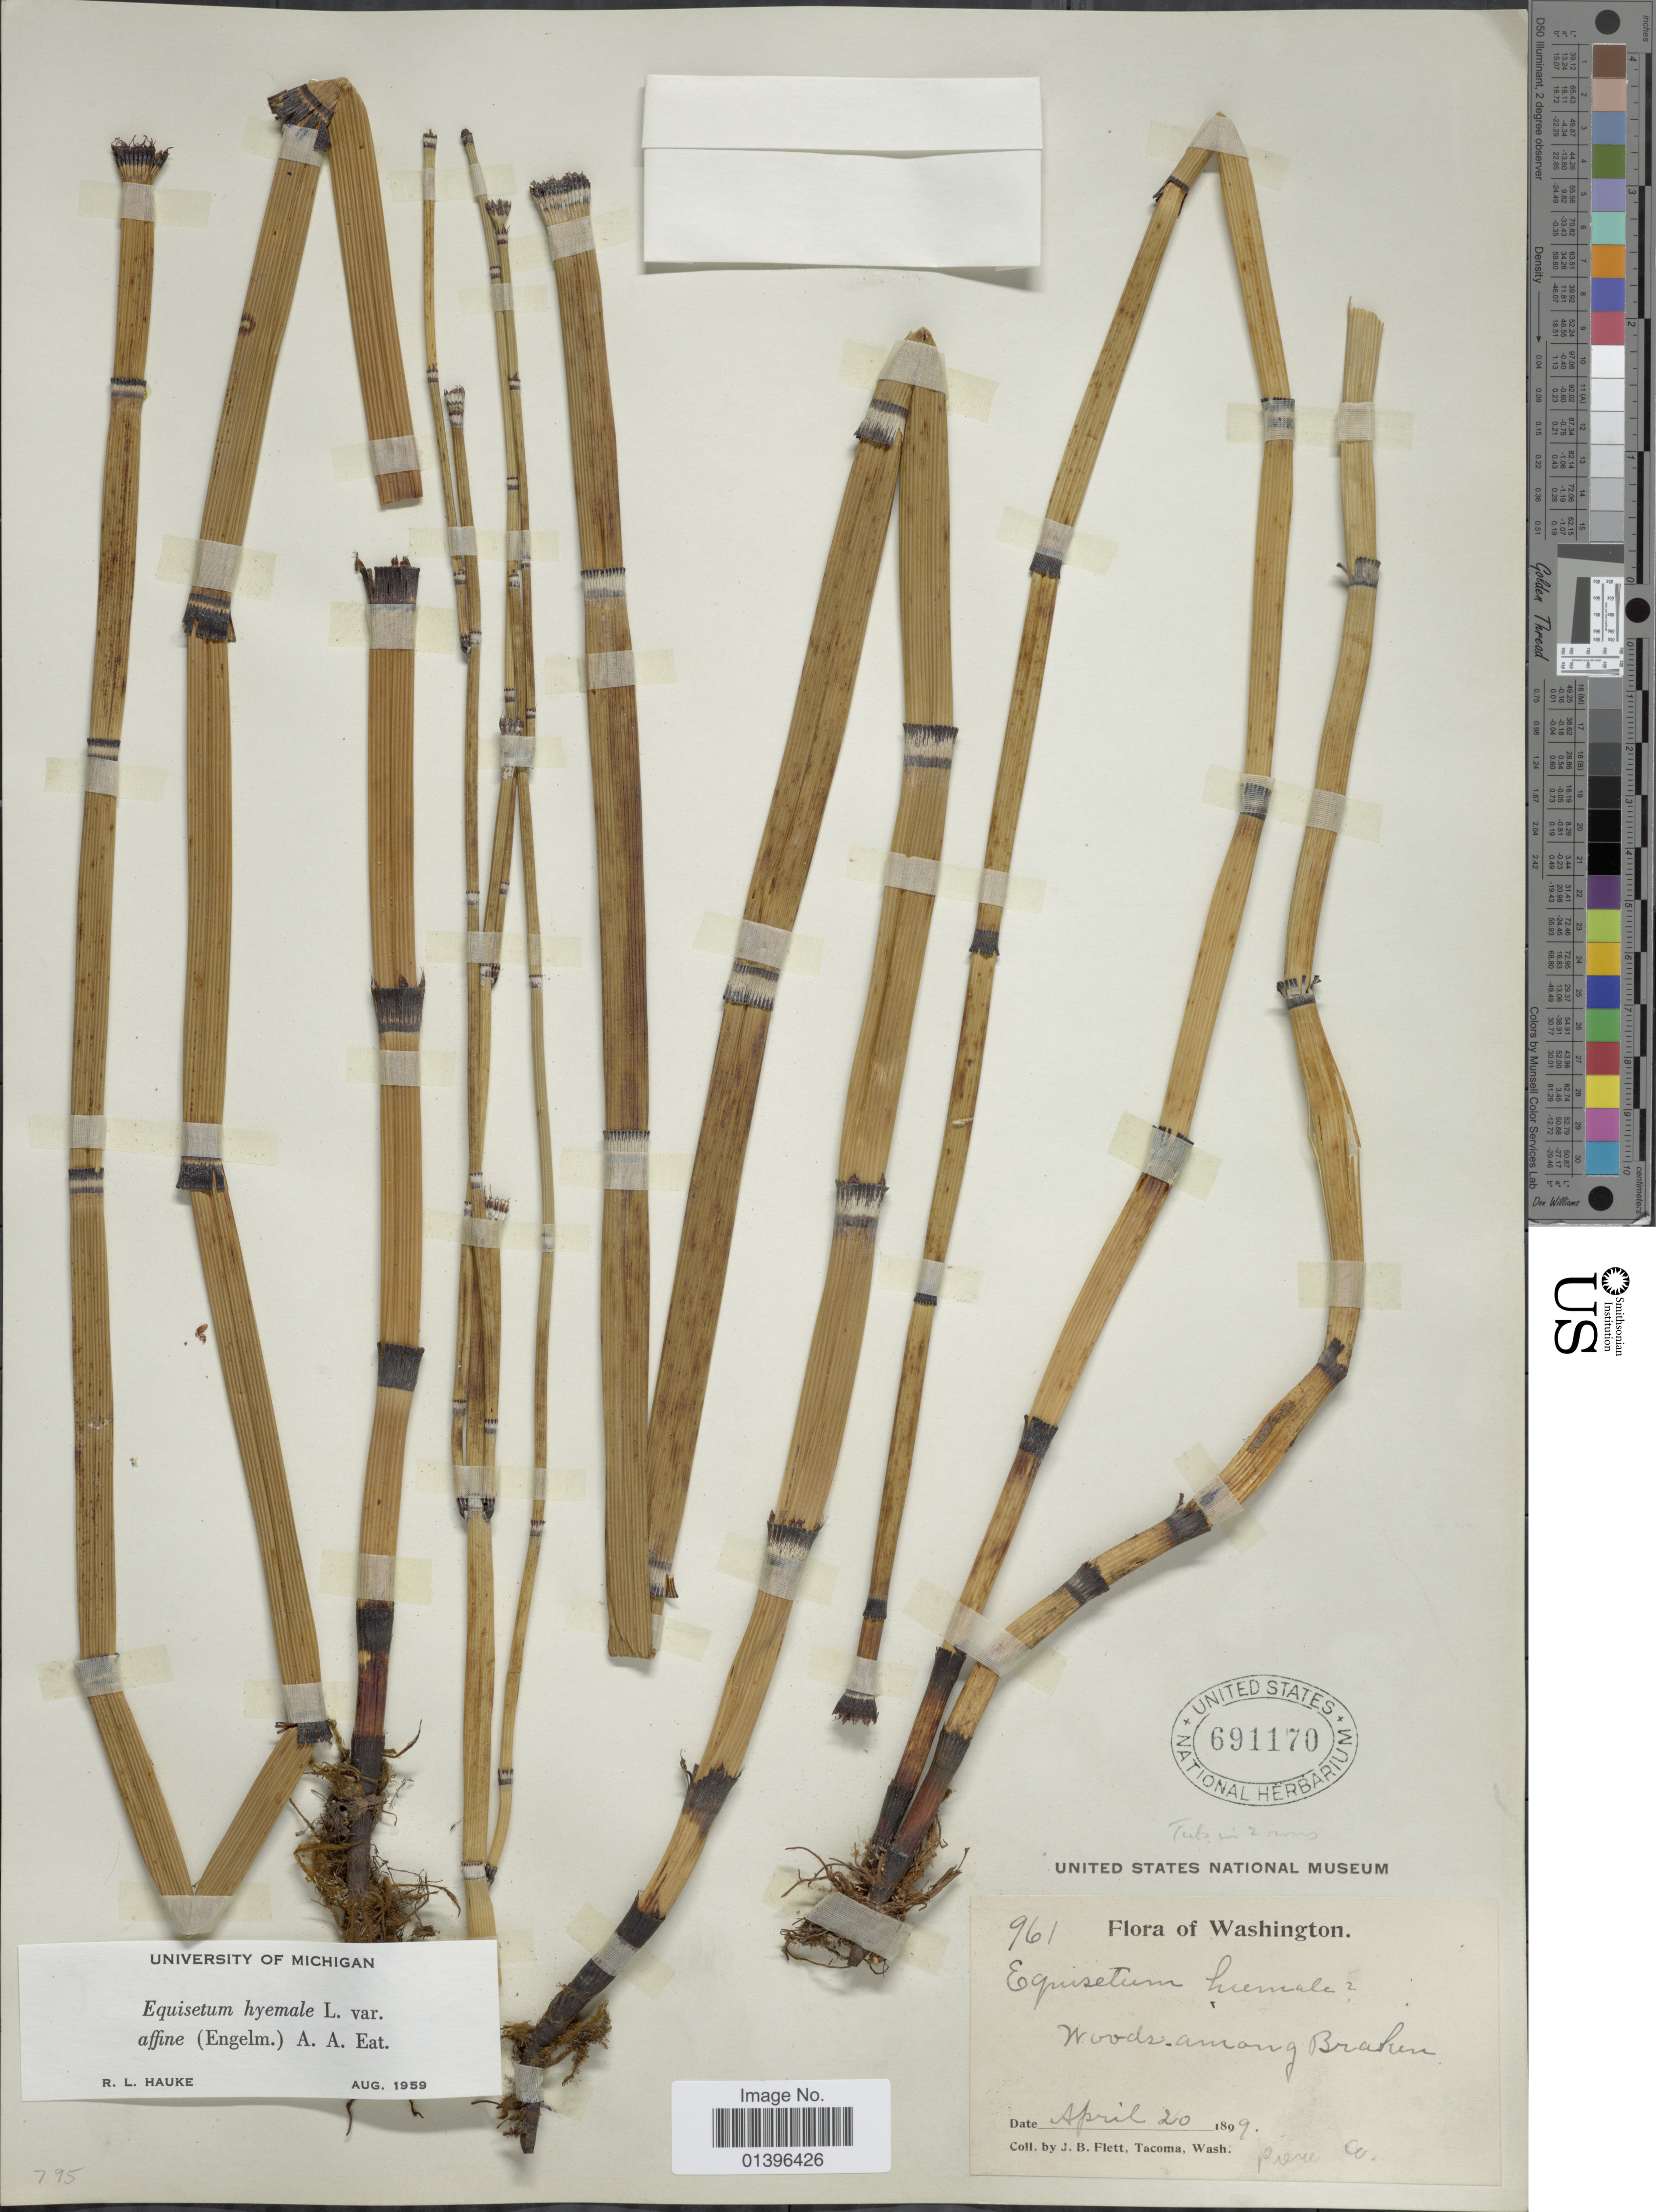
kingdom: Plantae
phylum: Tracheophyta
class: Polypodiopsida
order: Equisetales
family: Equisetaceae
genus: Equisetum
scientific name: Equisetum hyemale var. affine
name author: (Engelm.) A.A. Eaton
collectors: J. Flett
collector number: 961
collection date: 1899-04-20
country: United States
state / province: Washington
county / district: Pierce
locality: Pierce Co.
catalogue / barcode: US 691170